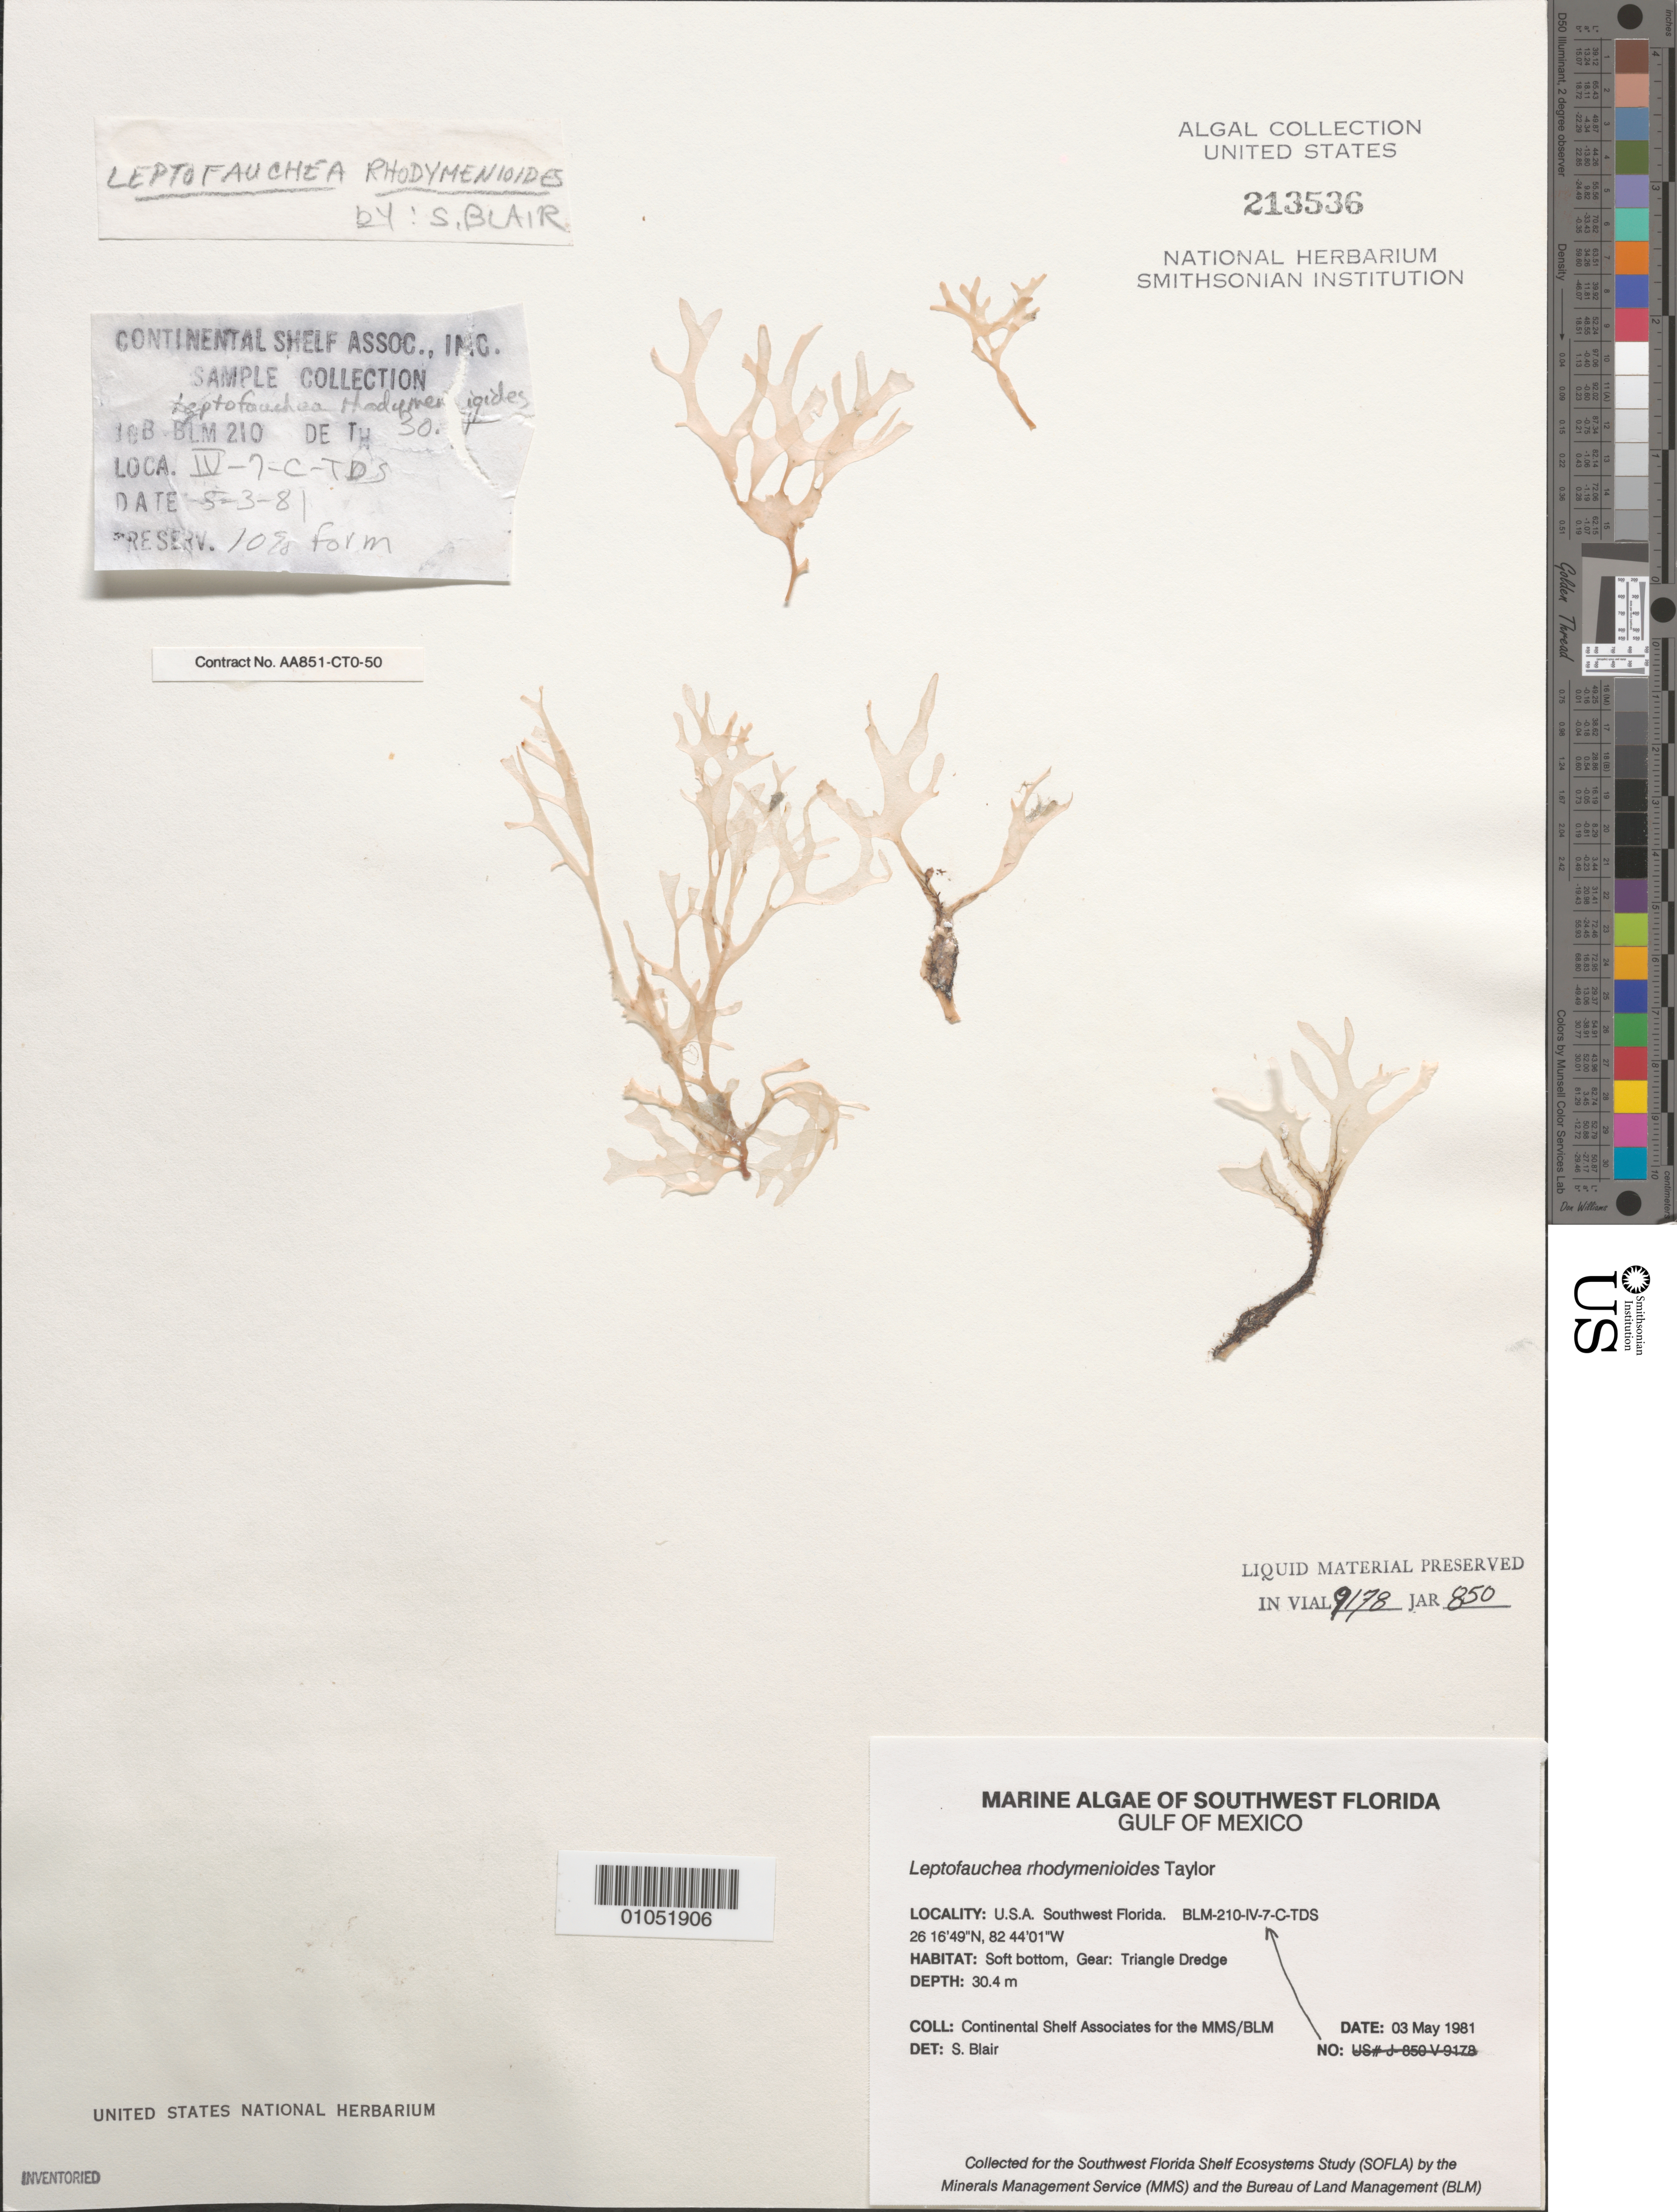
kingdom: Plantae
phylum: Rhodophyta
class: Florideophyceae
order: Rhodymeniales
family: Faucheaceae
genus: Leptofauchea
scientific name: Leptofauchea rhodymenioides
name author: W.R. Taylor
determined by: Blair, S. M.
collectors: Continental Shelf Associates for the MMS/BLM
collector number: BLM-210-IV-7-C-TDS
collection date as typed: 03 May 1981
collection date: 1981-05-03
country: United States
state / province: Florida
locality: Gulf of Mexico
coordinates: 26 16'49"N, 82 44'01"W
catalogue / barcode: US 213536